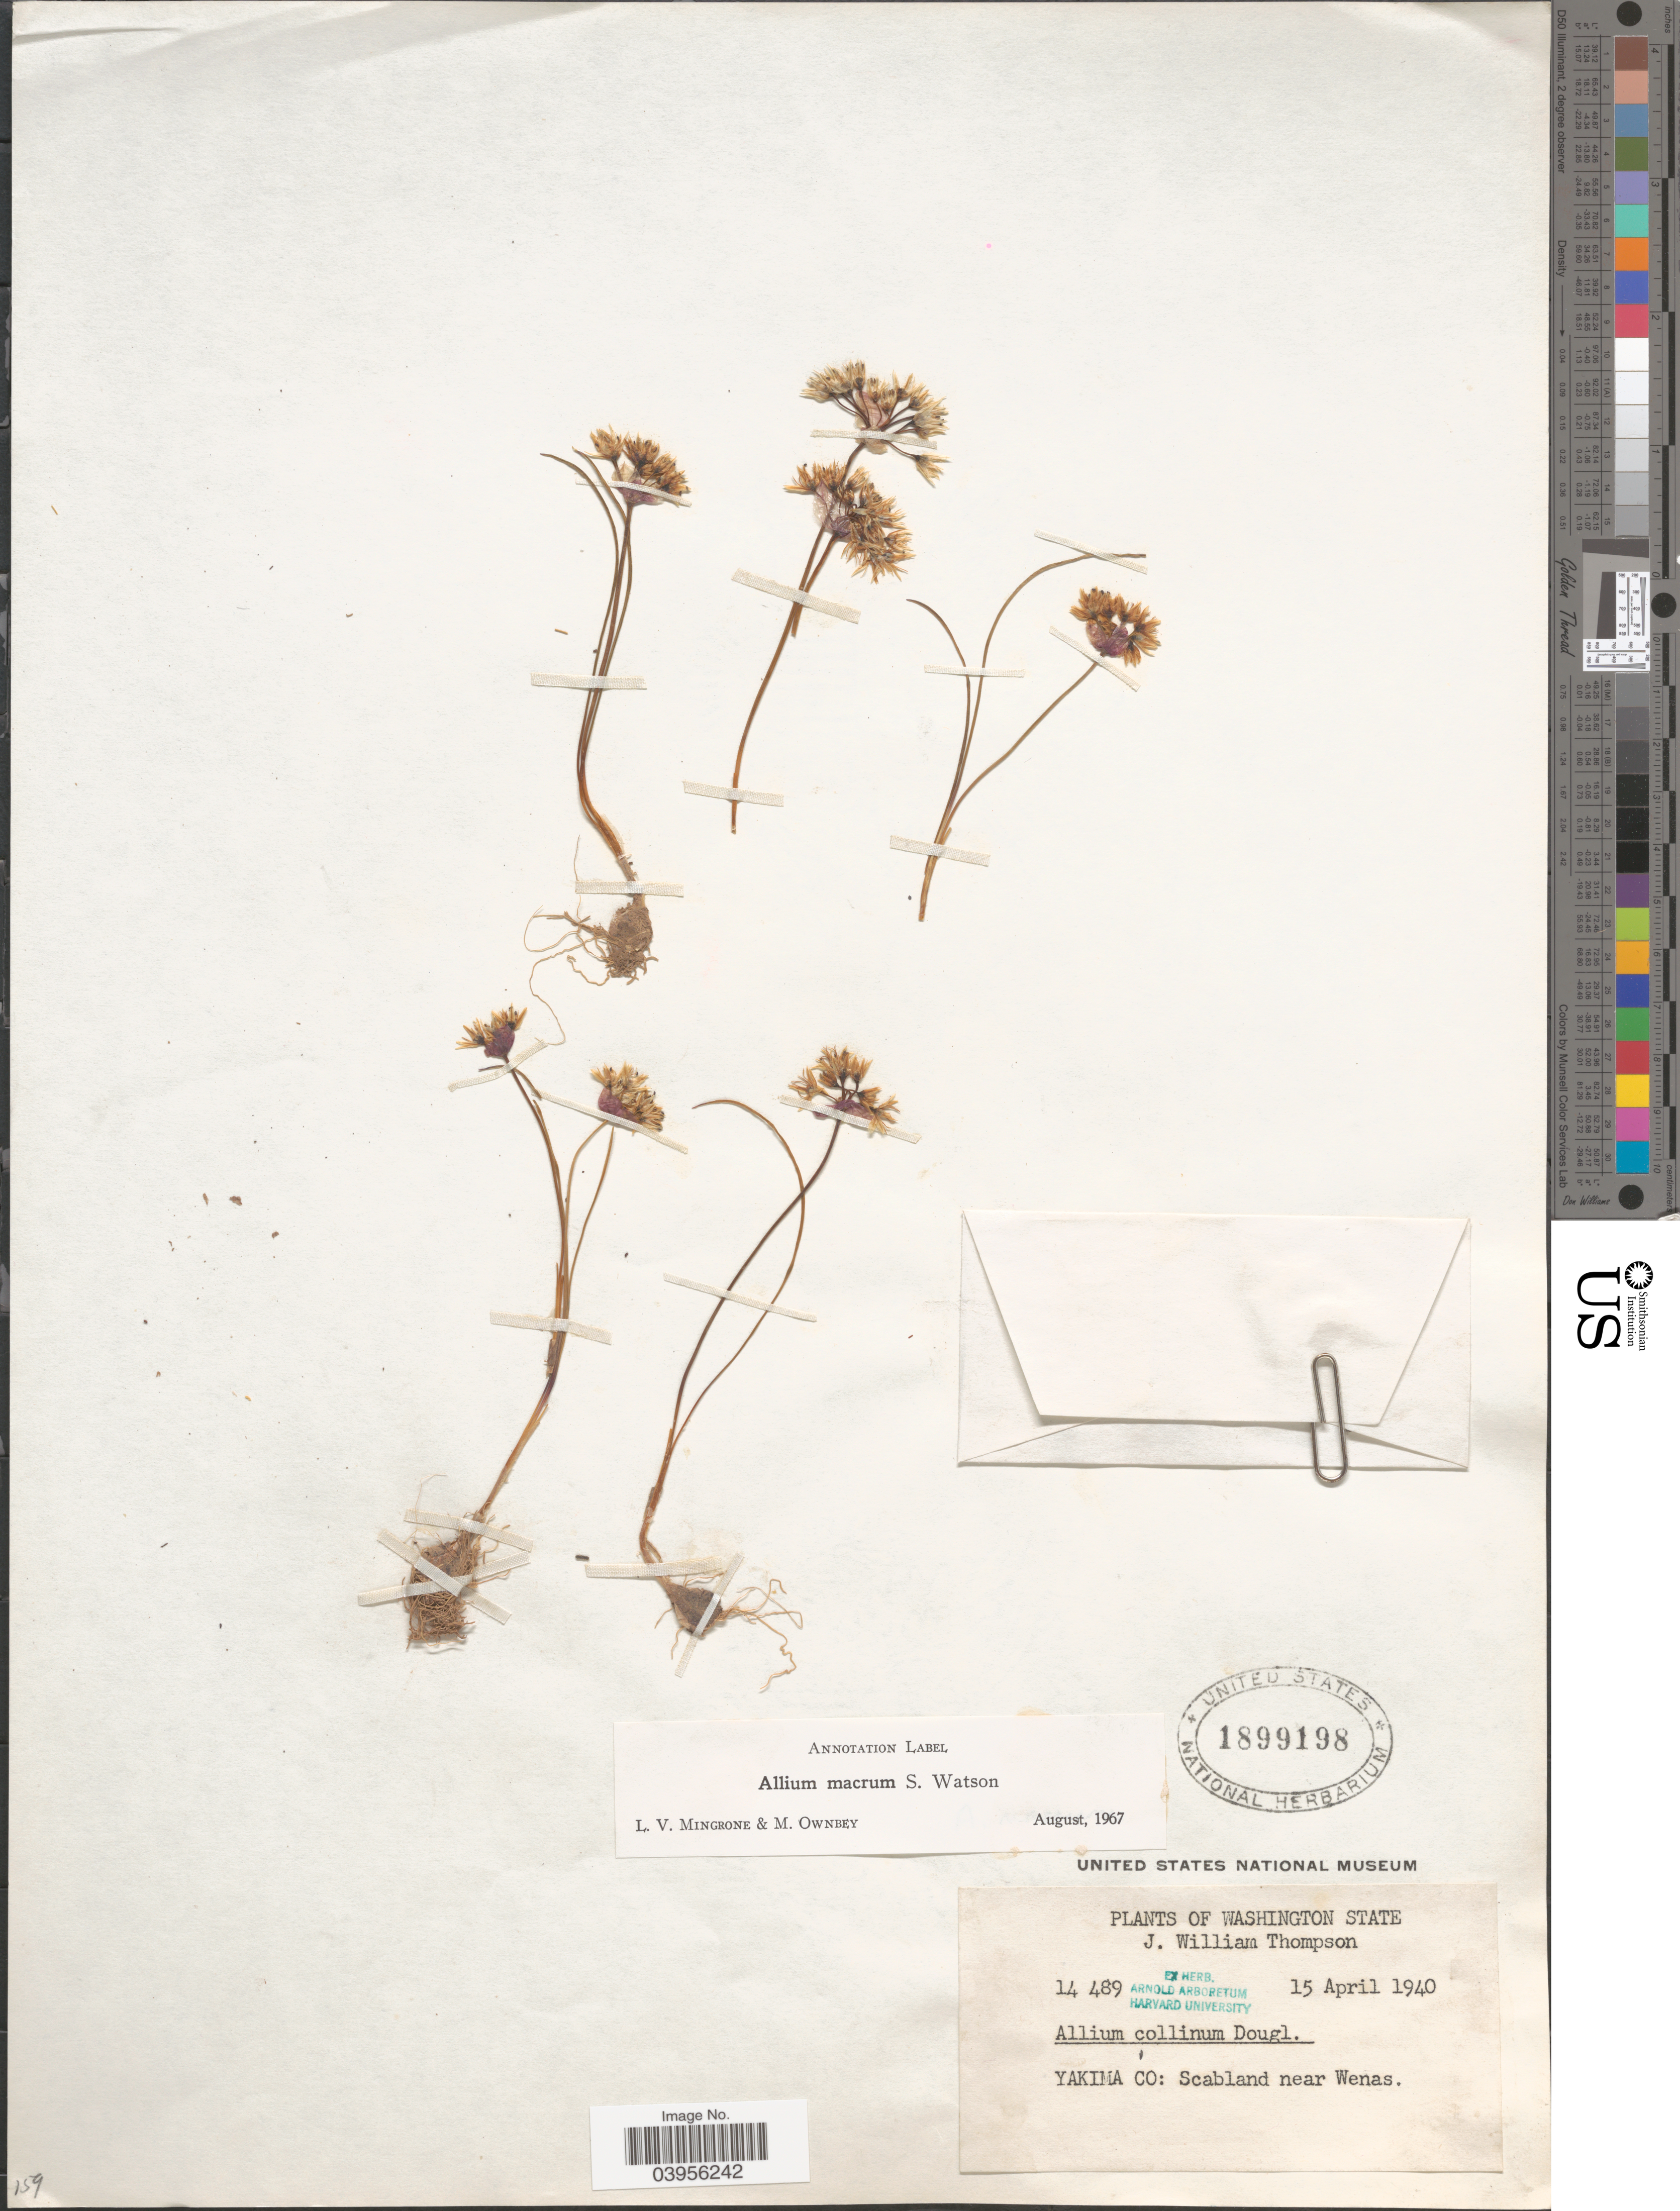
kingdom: Plantae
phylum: Tracheophyta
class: Liliopsida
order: Asparagales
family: Amaryllidaceae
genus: Allium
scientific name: Allium macrum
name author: S. Watson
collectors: J. W. Thompson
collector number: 14489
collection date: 1940-04-15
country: United States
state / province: Washington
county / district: Yakima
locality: Yakima Co: Scabland near Wenas.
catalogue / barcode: US 1899198